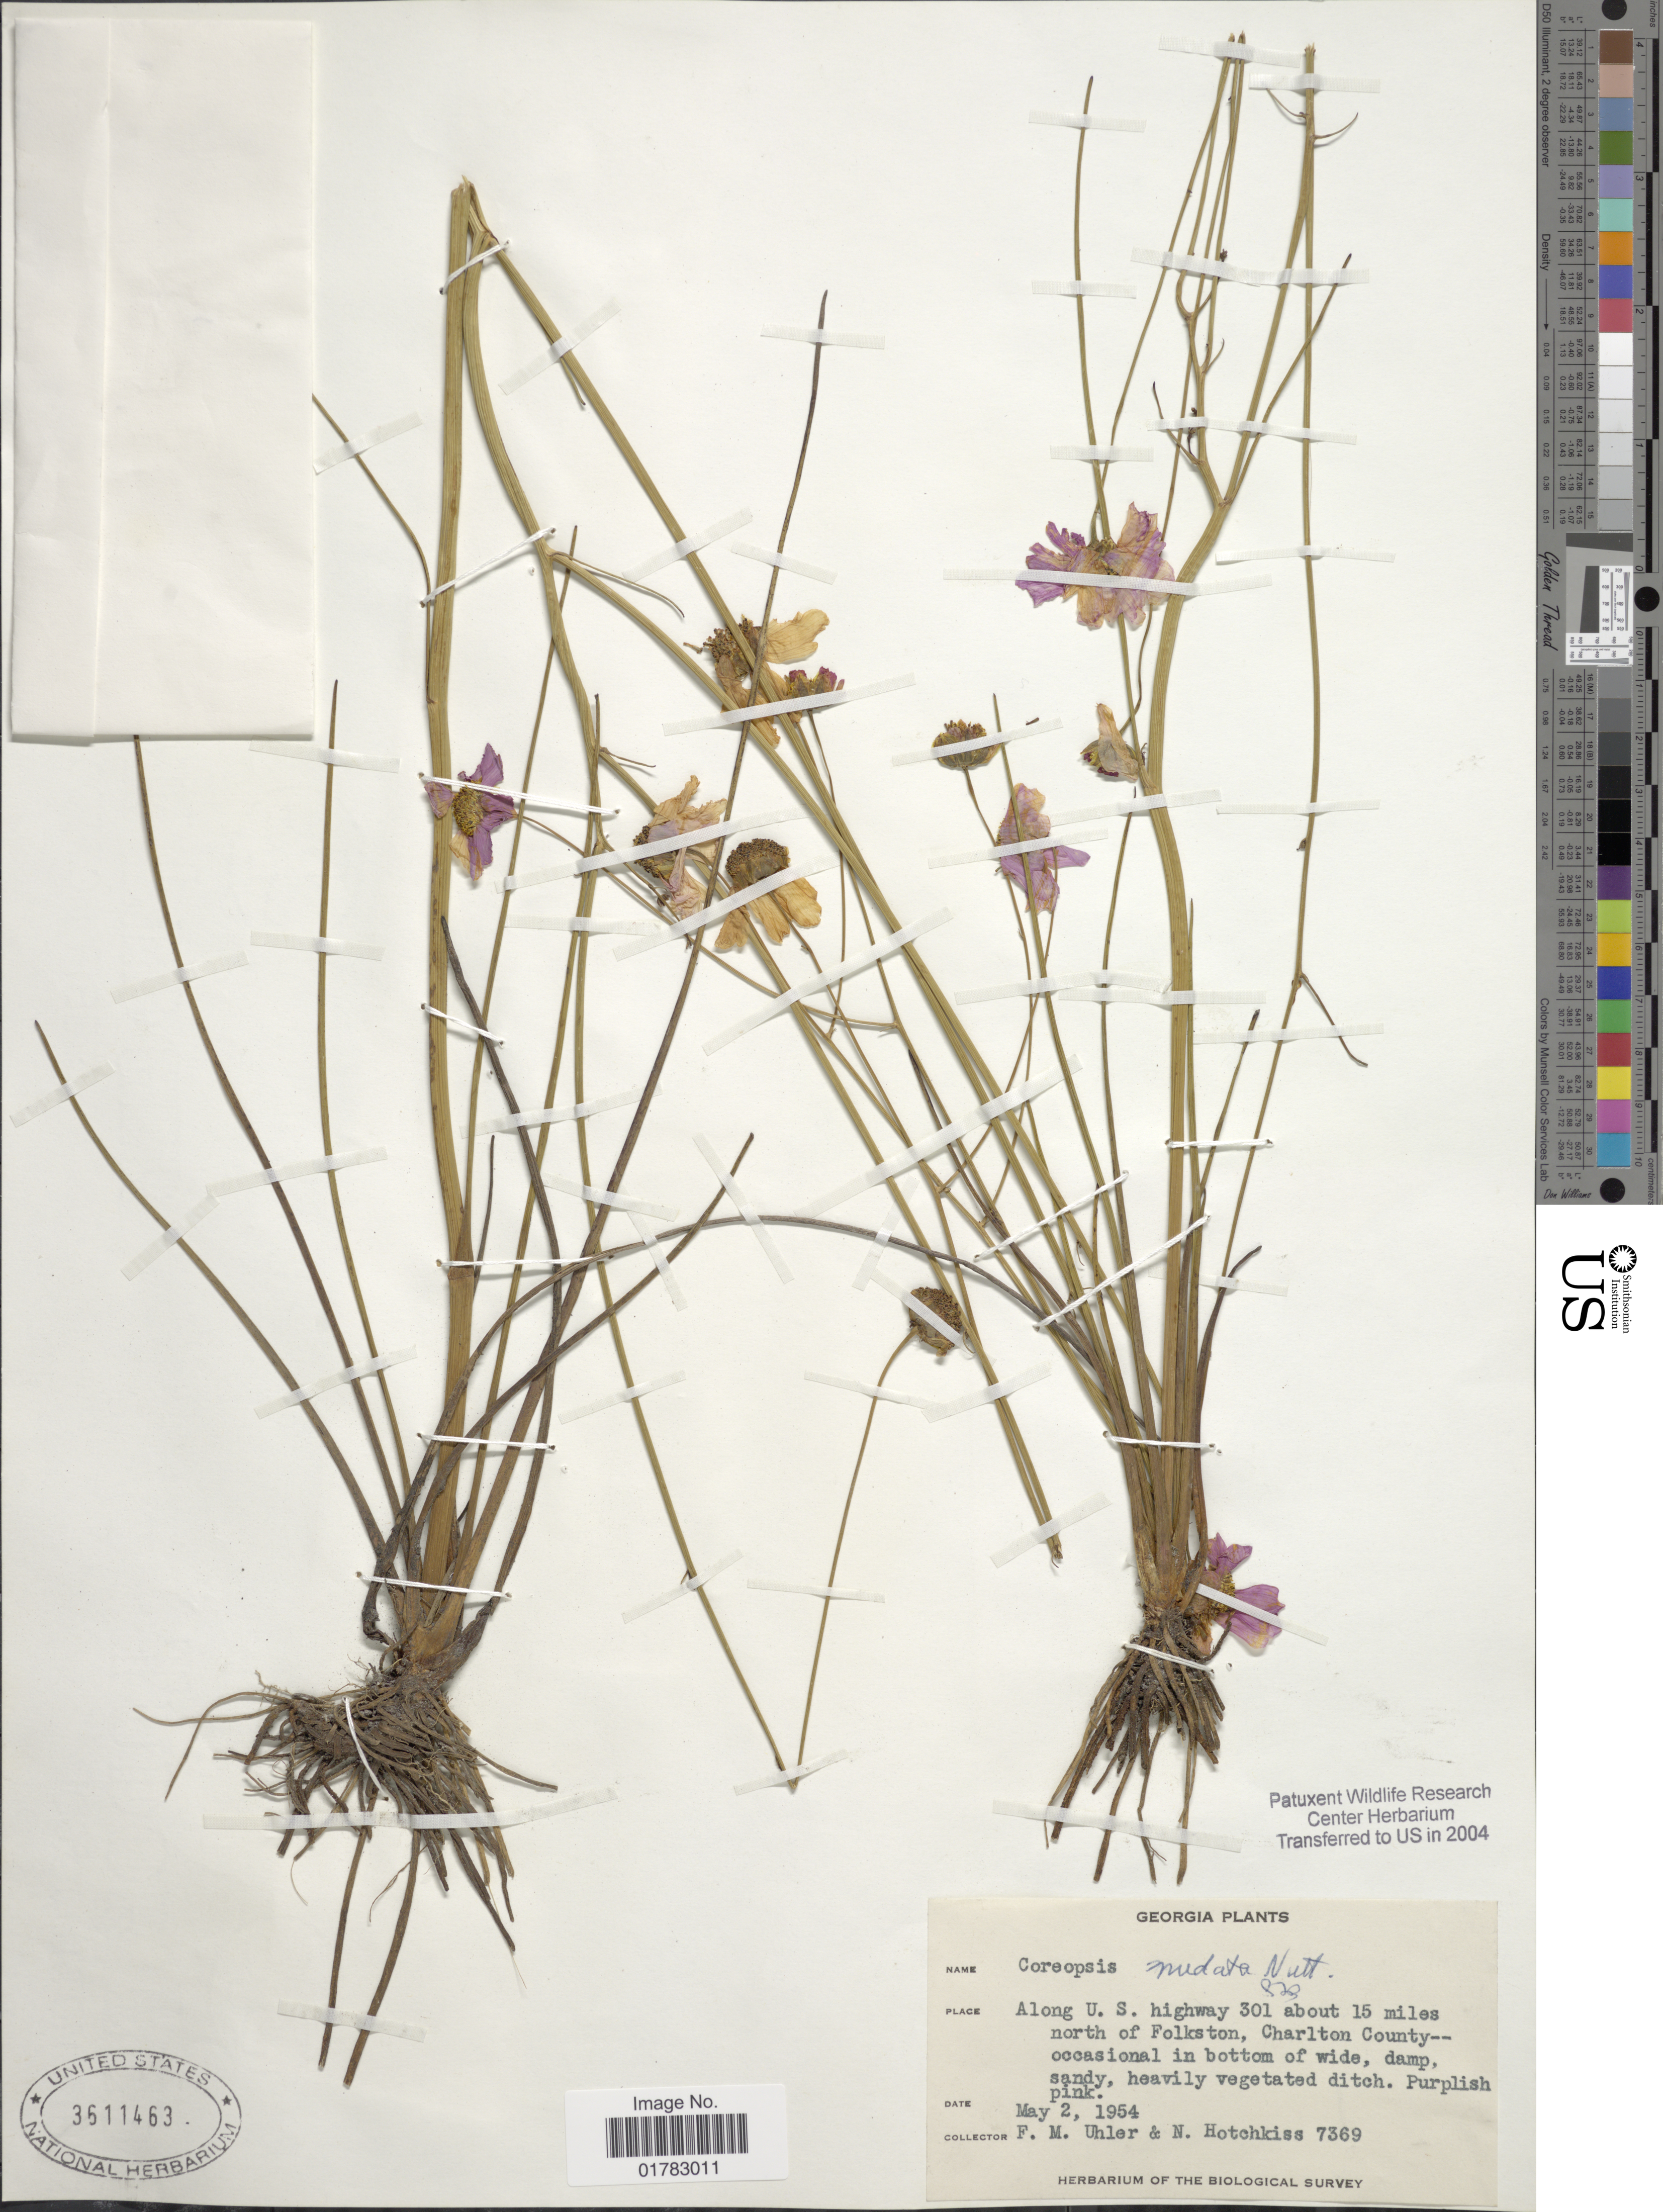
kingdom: Plantae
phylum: Tracheophyta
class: Magnoliopsida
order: Asterales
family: Asteraceae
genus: Coreopsis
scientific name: Coreopsis nudatus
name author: Nutt.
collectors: F. M. Uhler & N. Hotchkiss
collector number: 7369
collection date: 1954-05-02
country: United States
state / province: Georgia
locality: Along U.S. highway 301 about 15 miles north of Folkston, Charlton County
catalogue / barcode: US 3611463